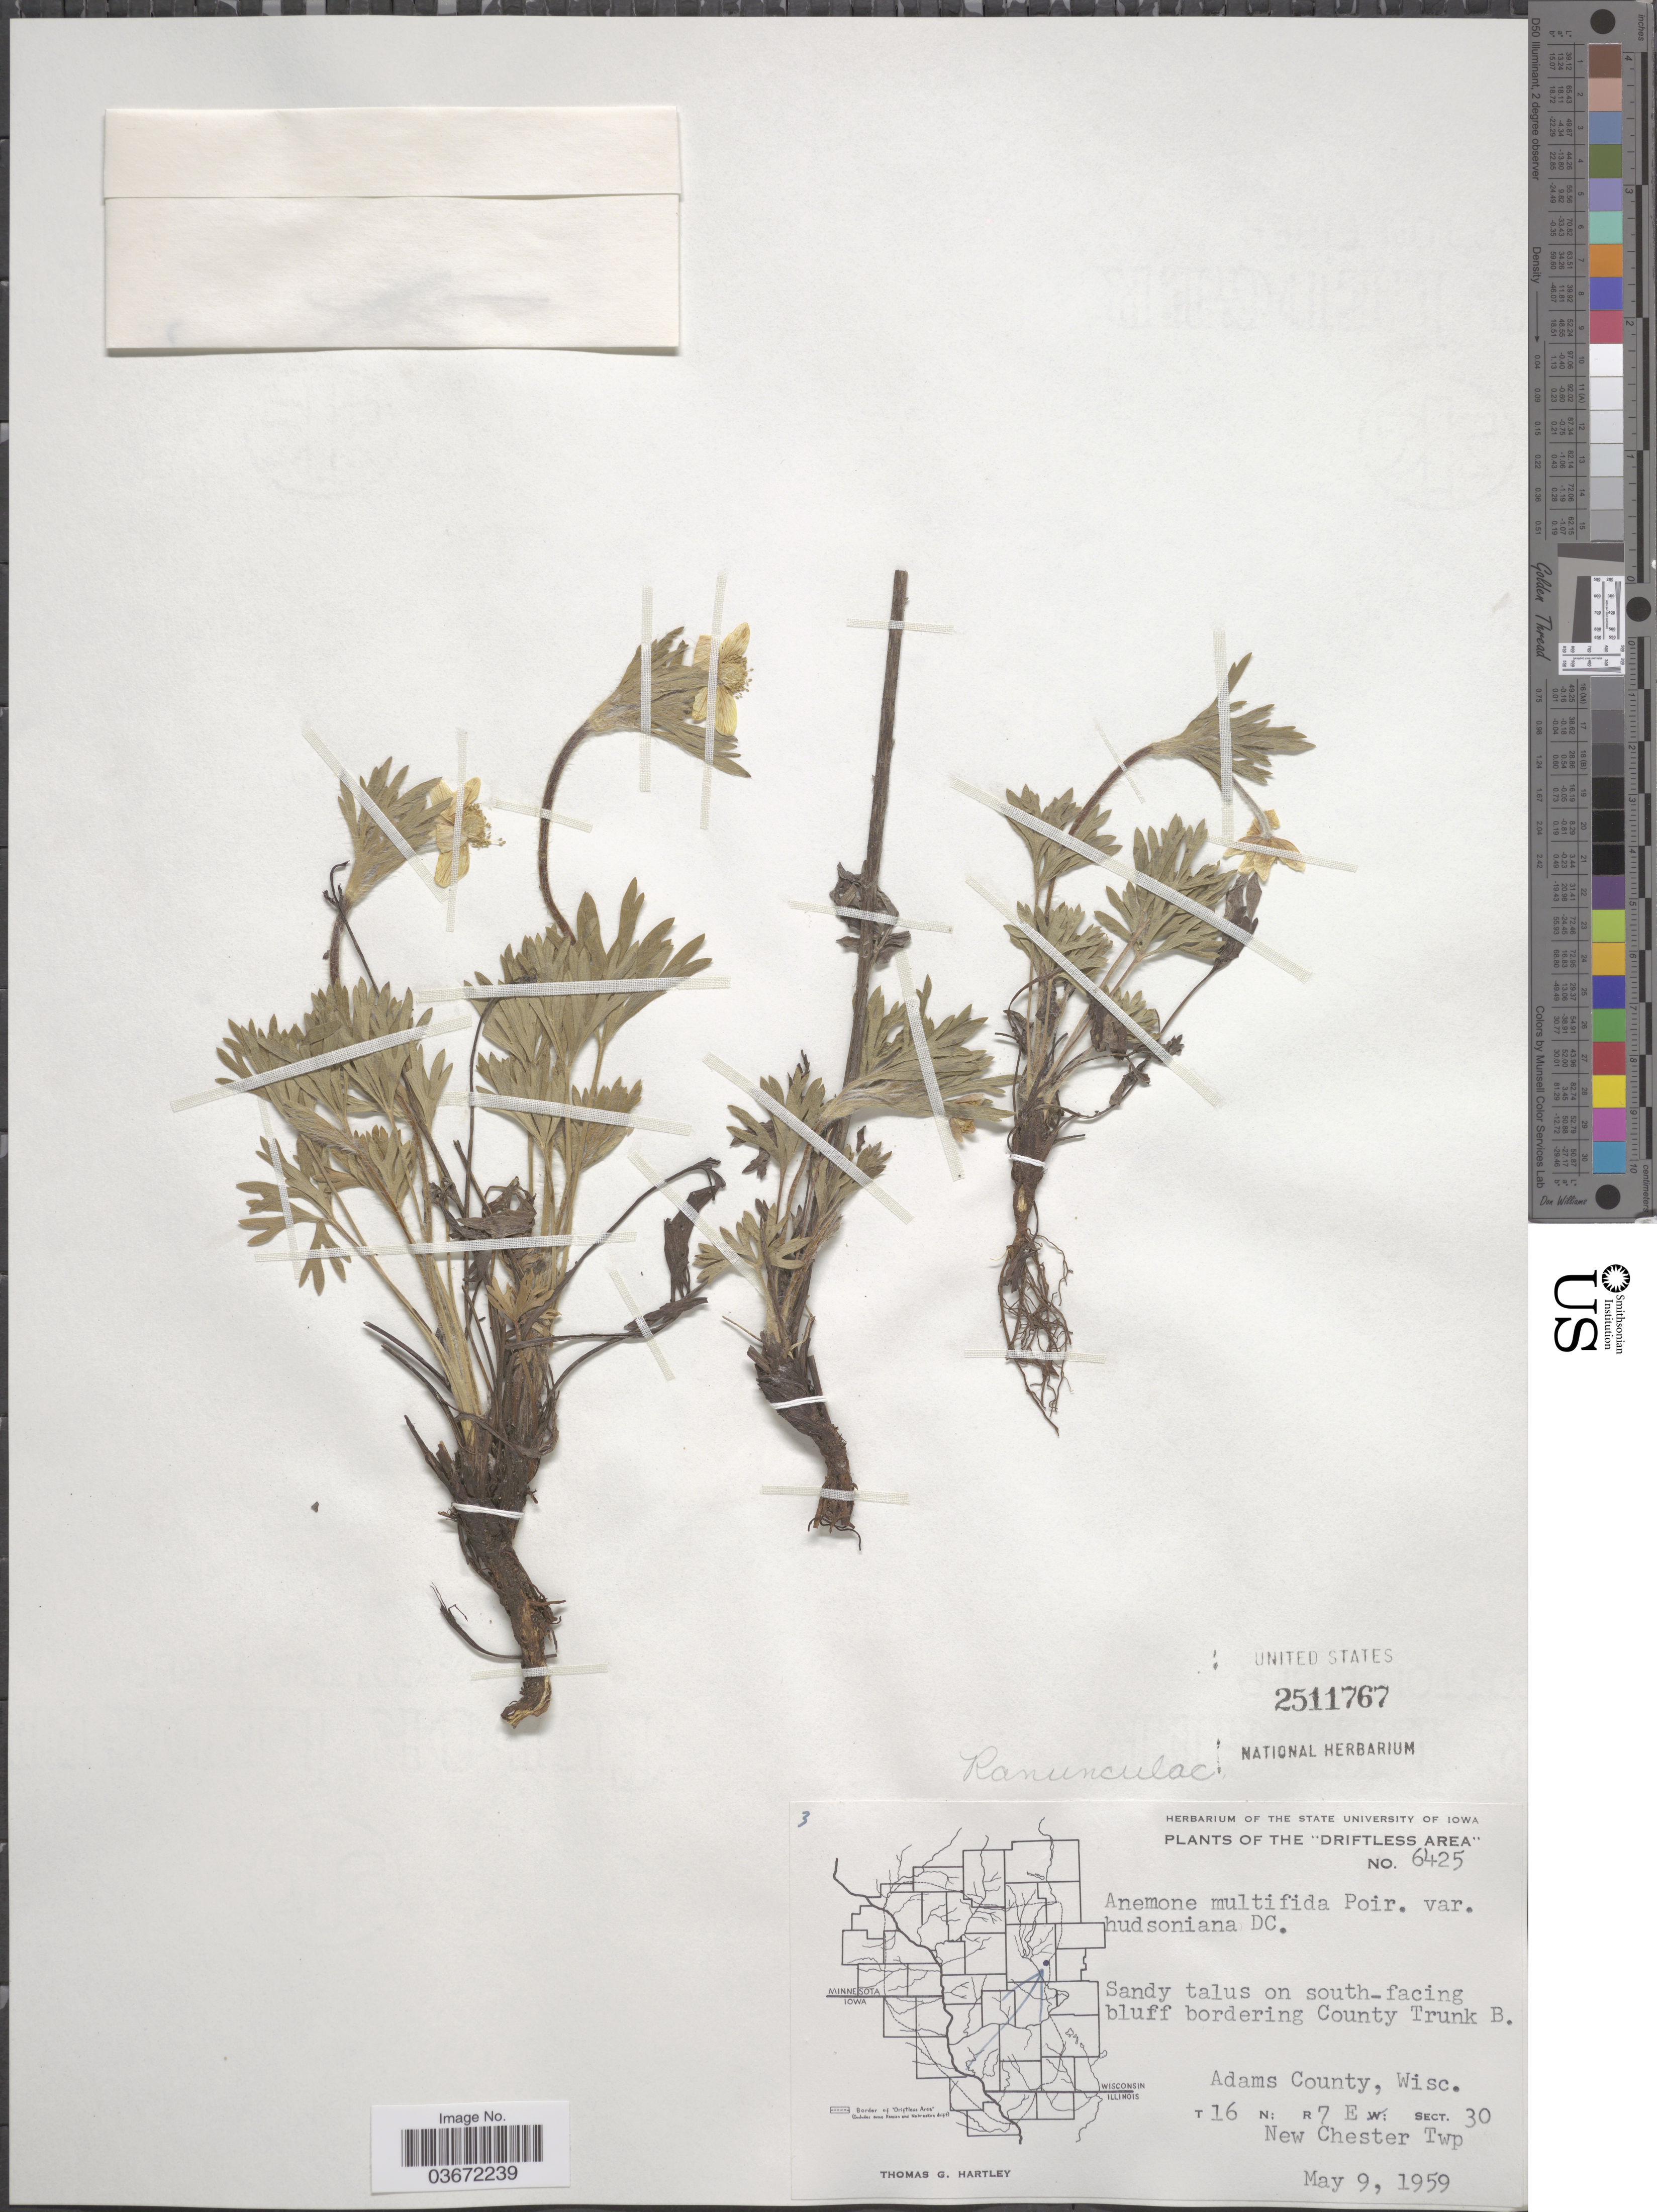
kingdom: Plantae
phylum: Tracheophyta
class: Magnoliopsida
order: Ranunculales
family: Ranunculaceae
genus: Anemone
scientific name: Anemone multifida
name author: Poir.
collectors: T. G. Hartley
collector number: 6425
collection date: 1959-05-09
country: United States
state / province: Wisconsin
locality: The "Driftless Area". South-facing bluff bordering County Trunk B. Adams County. T 16 N; R 7 E; Sect. 30. New Chester Twp.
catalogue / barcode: US 2511767